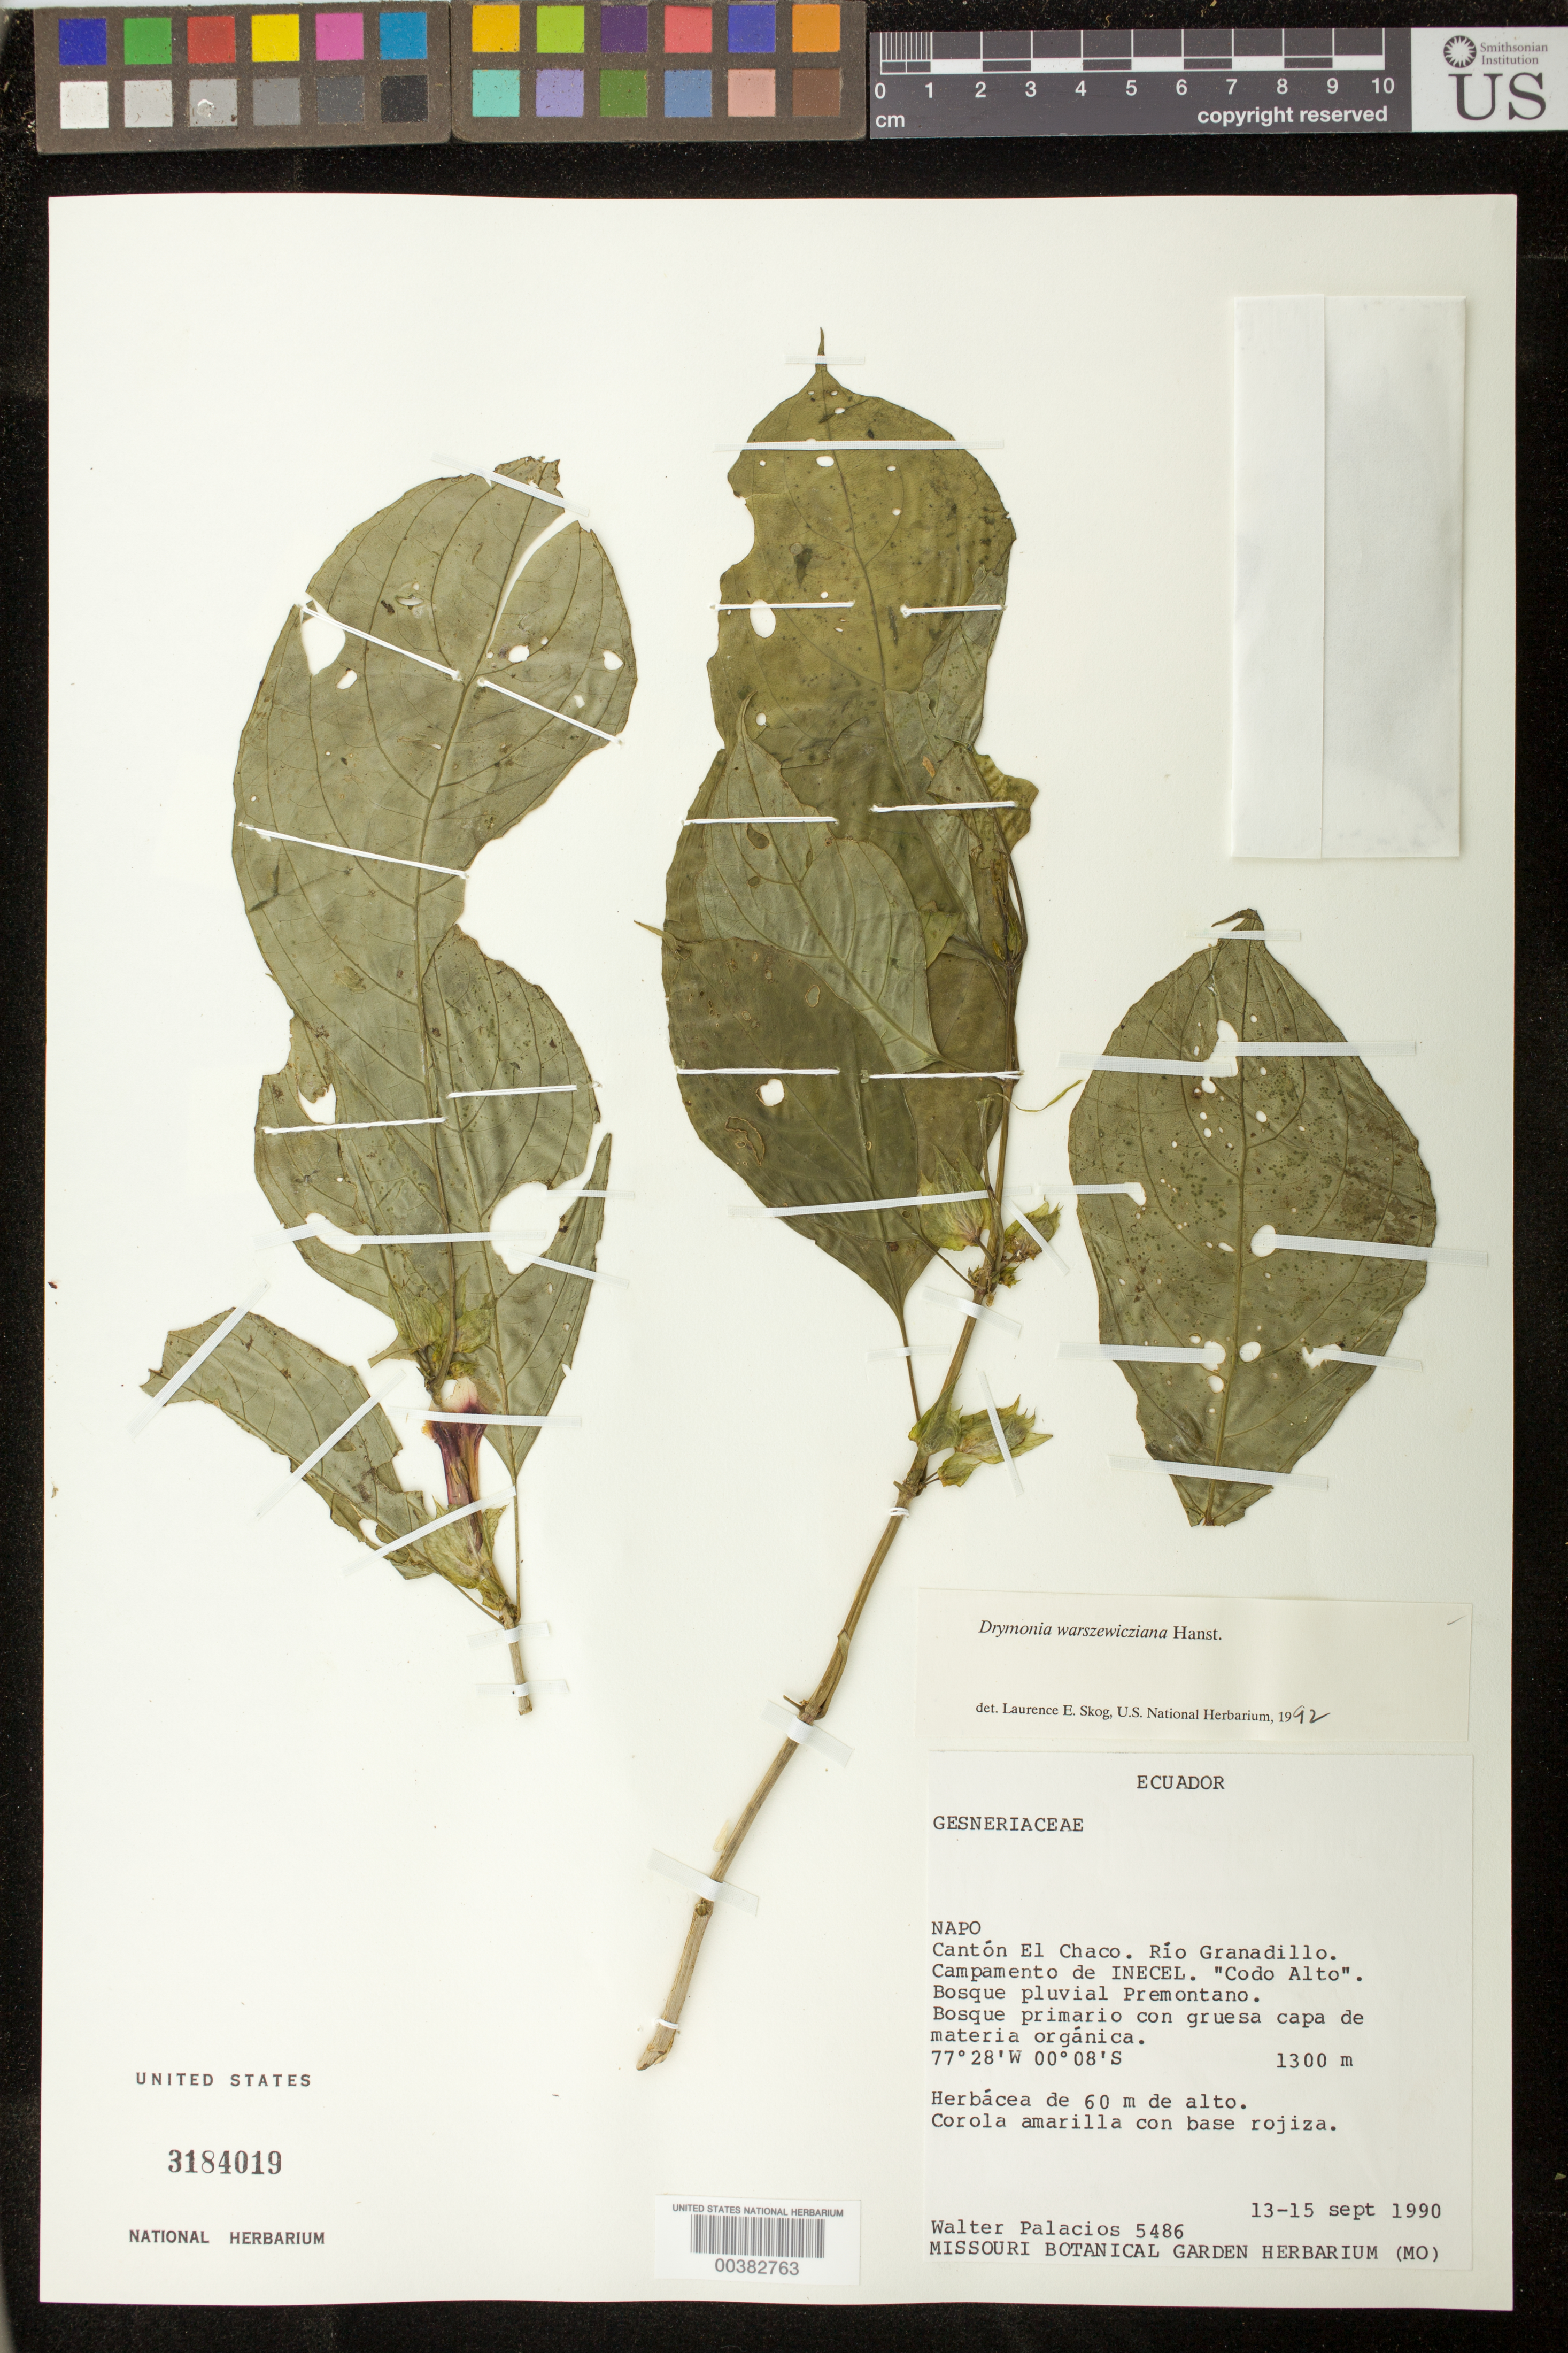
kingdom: Plantae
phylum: Tracheophyta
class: Magnoliopsida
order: Lamiales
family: Gesneriaceae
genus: Drymonia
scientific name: Drymonia warszewicziana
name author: Hanst.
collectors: W. Palacios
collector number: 5486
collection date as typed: Sep 1990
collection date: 1990-09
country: Ecuador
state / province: Napo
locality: El Chaco Canton; Rio Granadillo; Campamento de Inecel; "Codo Alto"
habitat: Bosque pluvial premontano bosque primario con gruesa capa de materia organic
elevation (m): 1300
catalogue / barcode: US 3184019